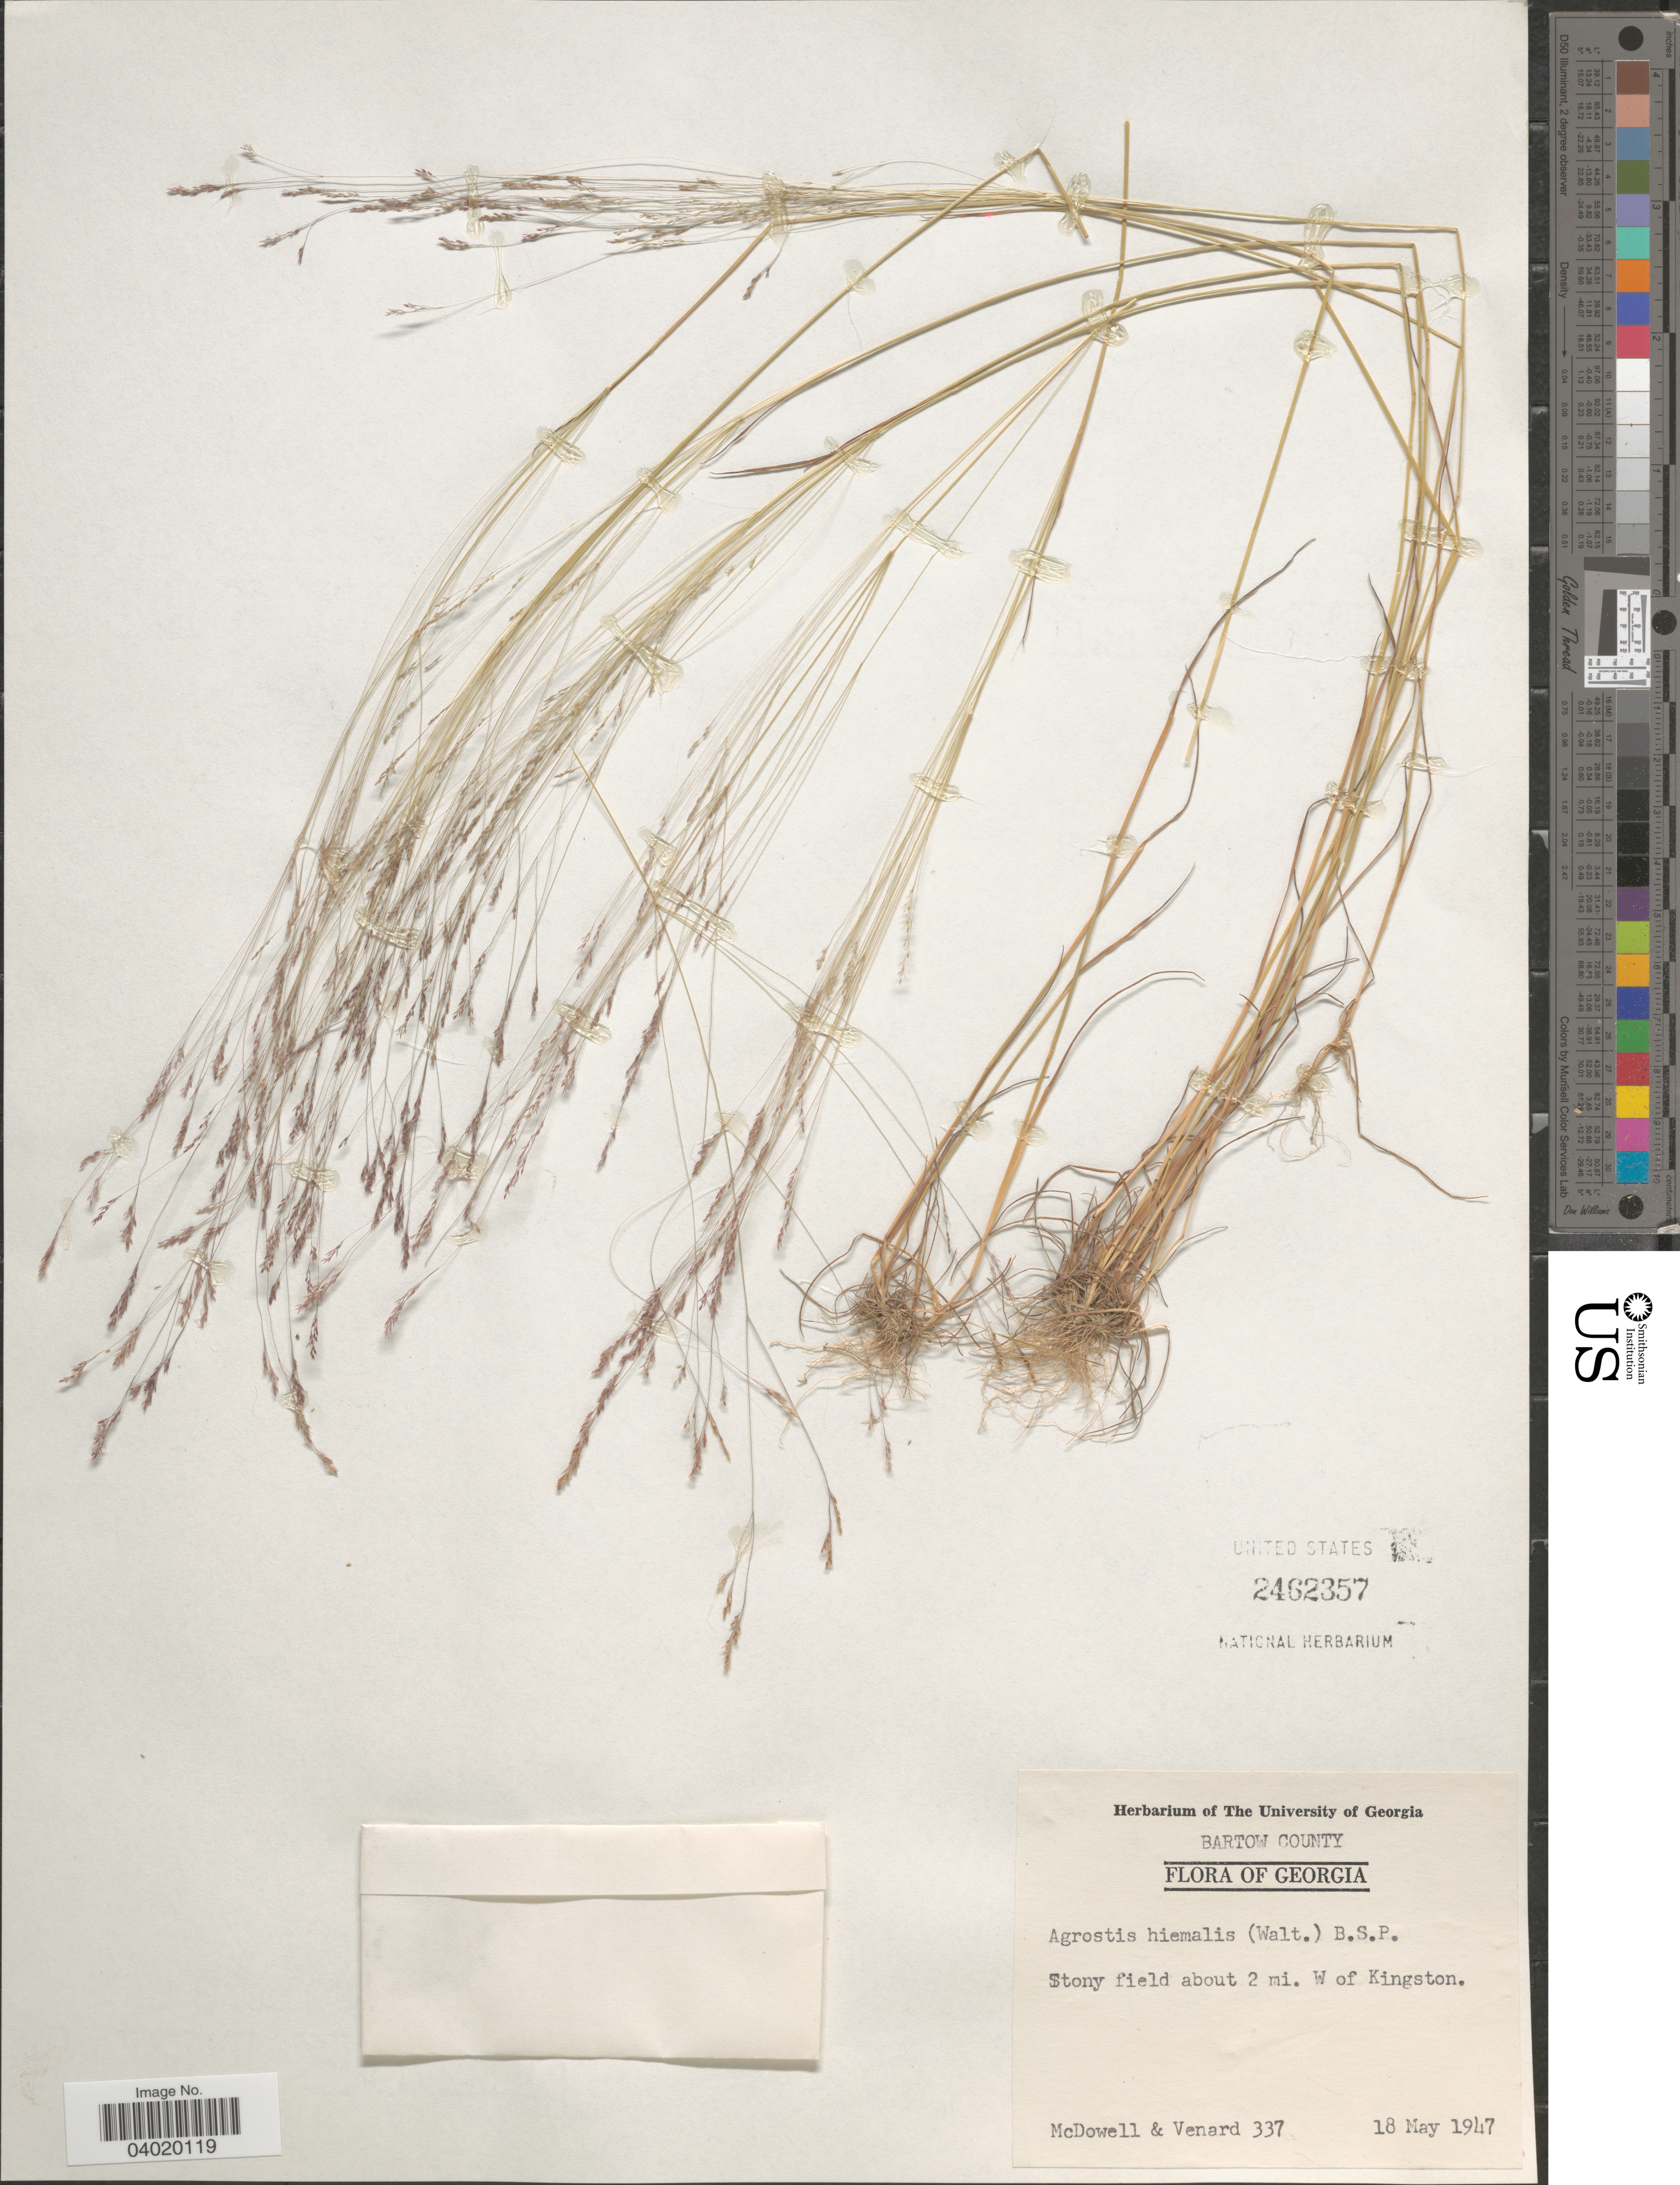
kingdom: Plantae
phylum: Tracheophyta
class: Liliopsida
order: Poales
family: Poaceae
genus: Agrostis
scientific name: Agrostis hyemalis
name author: (Walter) Britton et al.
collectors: -. Mcdowell & Venard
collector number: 337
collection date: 1947-05-18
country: United States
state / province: Georgia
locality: Bartow County. Stony field about 2 mi. W of Kingston.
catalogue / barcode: US 2462357